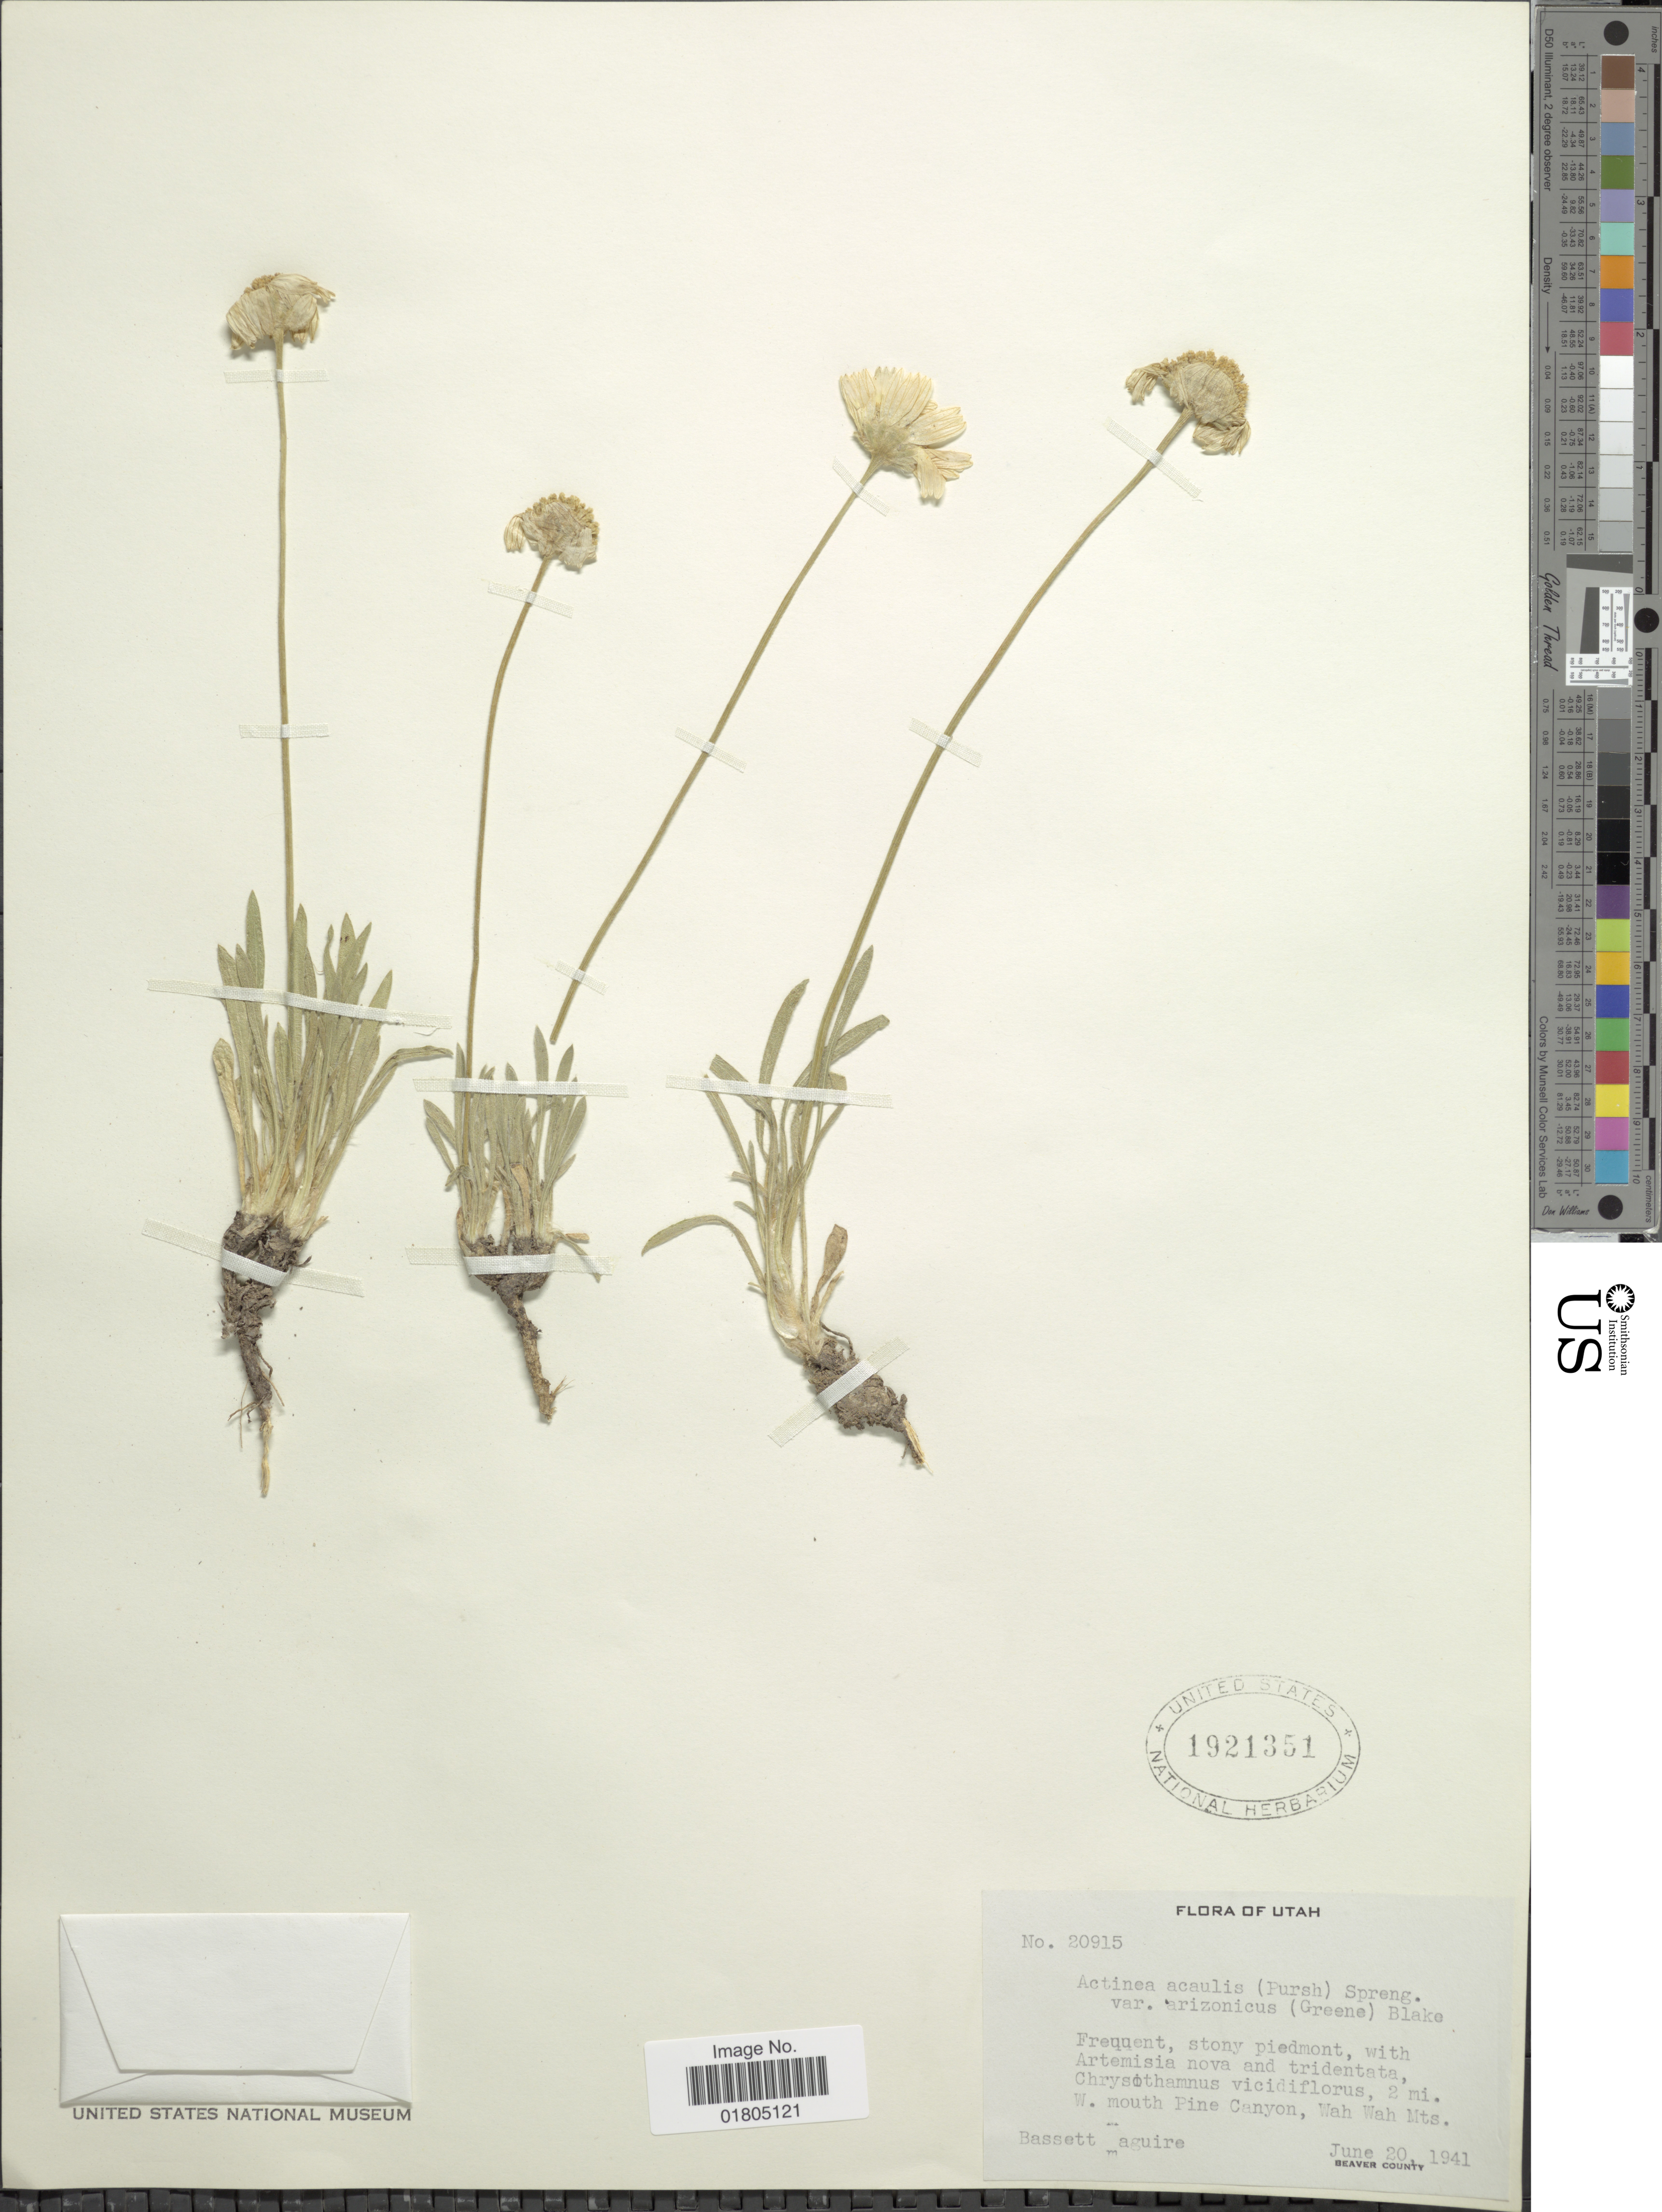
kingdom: Plantae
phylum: Tracheophyta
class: Magnoliopsida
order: Asterales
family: Asteraceae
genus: Actinea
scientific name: Actinea acaulis var. arizonica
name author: (Greene) S.F. Blake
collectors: B. Maguire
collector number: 20915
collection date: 1941-06-20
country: United States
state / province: Utah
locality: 2 mi. W. mouth Pine Canyon, Wah Wah Mts., Beaver County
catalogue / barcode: US 1921351